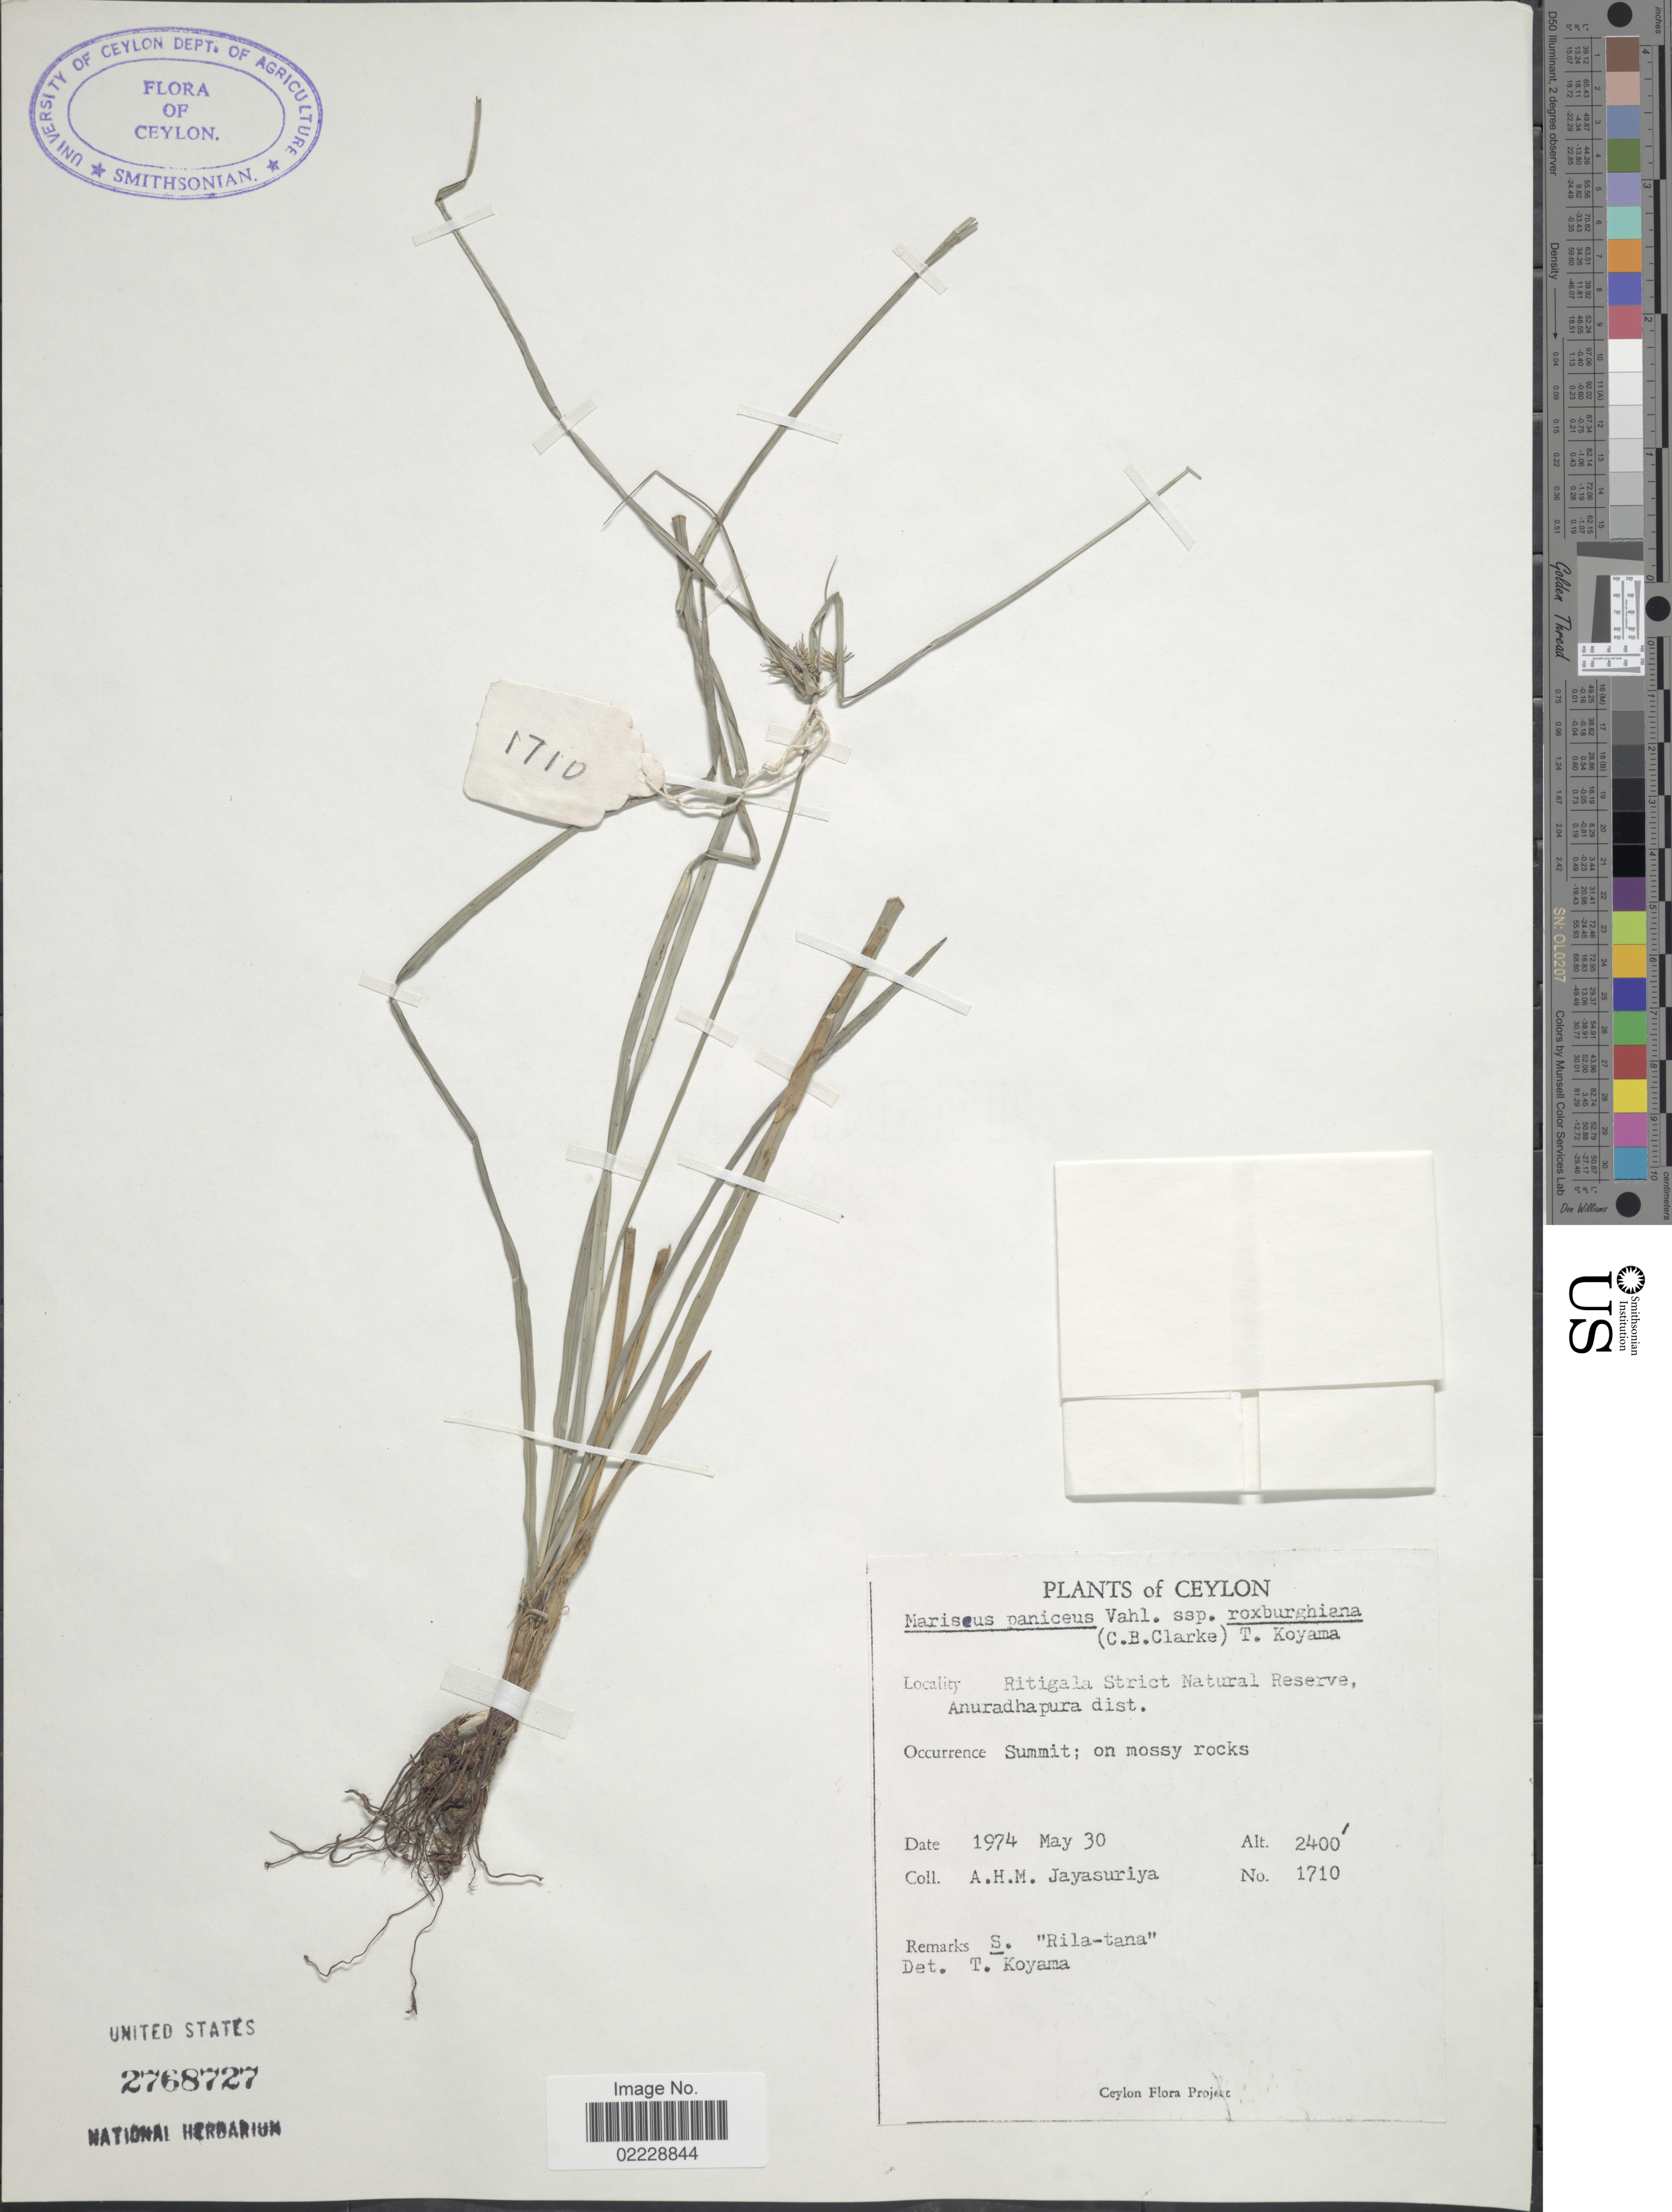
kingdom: Plantae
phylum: Tracheophyta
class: Liliopsida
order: Poales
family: Cyperaceae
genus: Cyperus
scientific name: Cyperus paniceus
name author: (Rottb.) Boeckeler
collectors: A. H. Jayasuriya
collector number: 1710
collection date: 1974-05-30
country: Sri Lanka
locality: Ceylon, Ritigala Strict Natural Reserve, Anuradhapura Dist. Summit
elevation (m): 732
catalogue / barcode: US 2768727